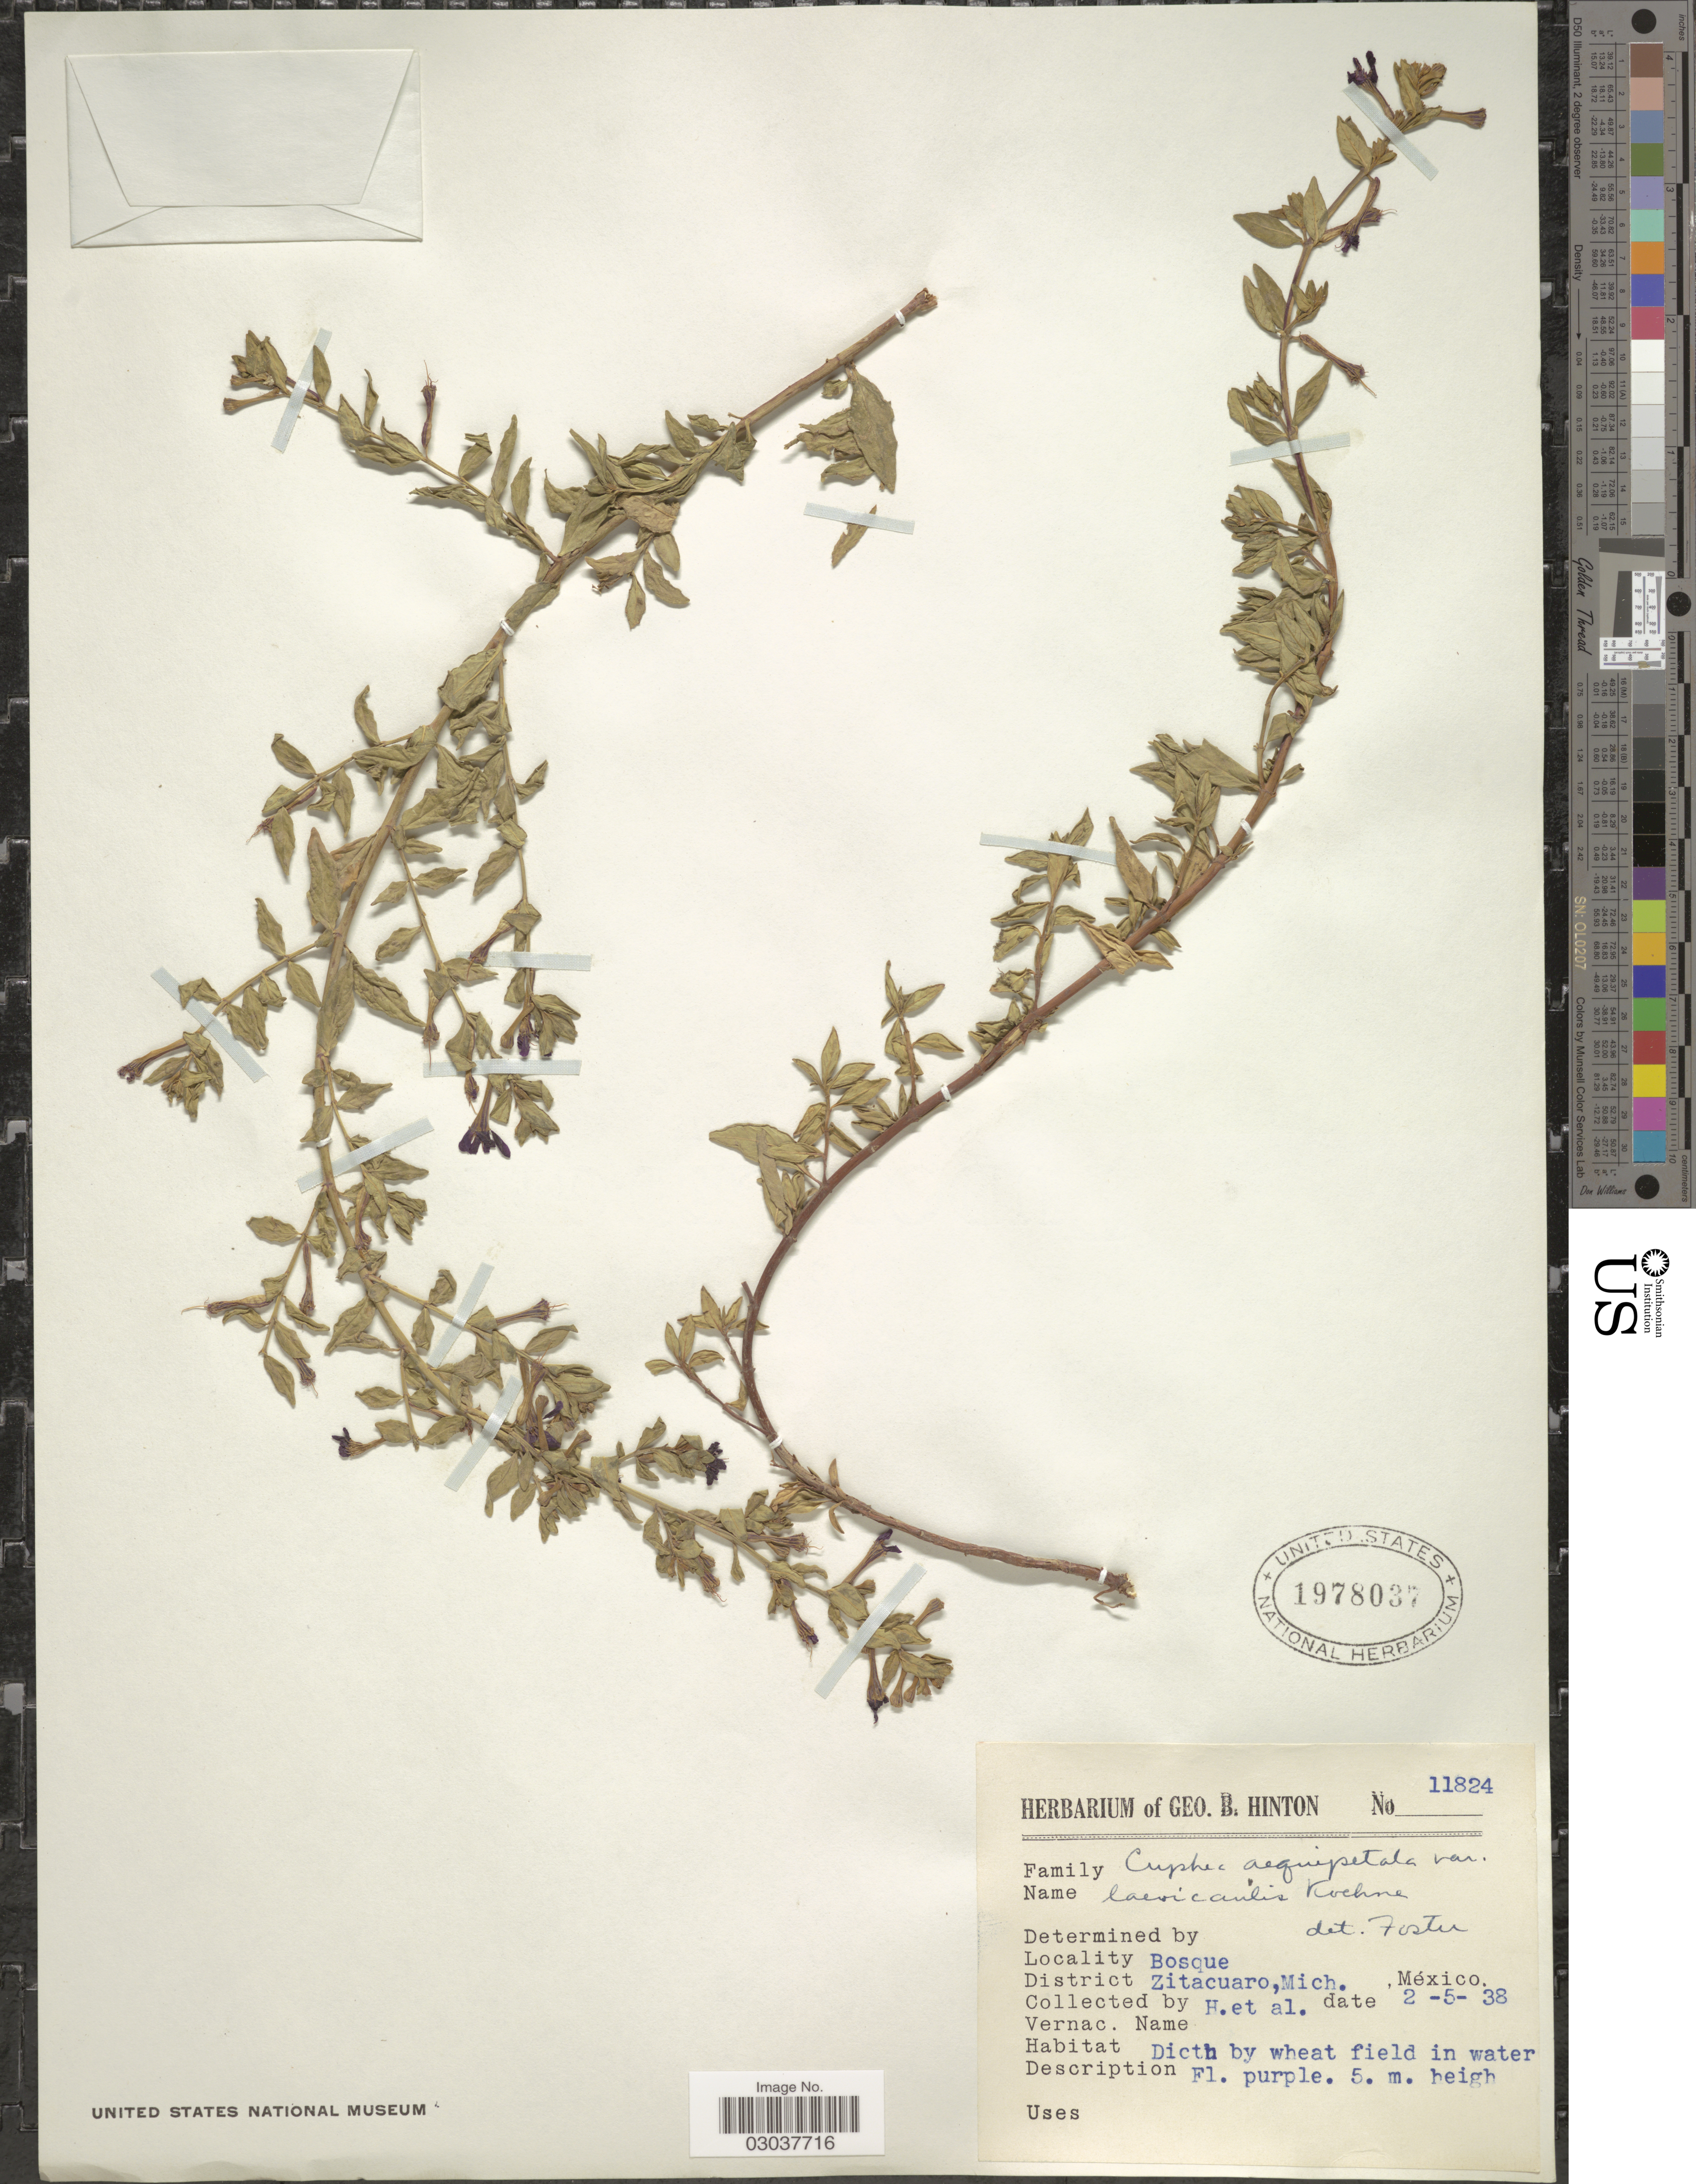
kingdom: Plantae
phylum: Tracheophyta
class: Magnoliopsida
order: Myrtales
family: Lythraceae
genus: Cuphea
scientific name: Cuphea aequipetala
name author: Cav.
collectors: G. B. Hinton & et al.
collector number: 11824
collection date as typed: Transcribed d/m/y: 2/5/38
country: Mexico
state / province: Michoacán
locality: Bosque. District Zitacuaro, Mich.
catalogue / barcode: US 1978037